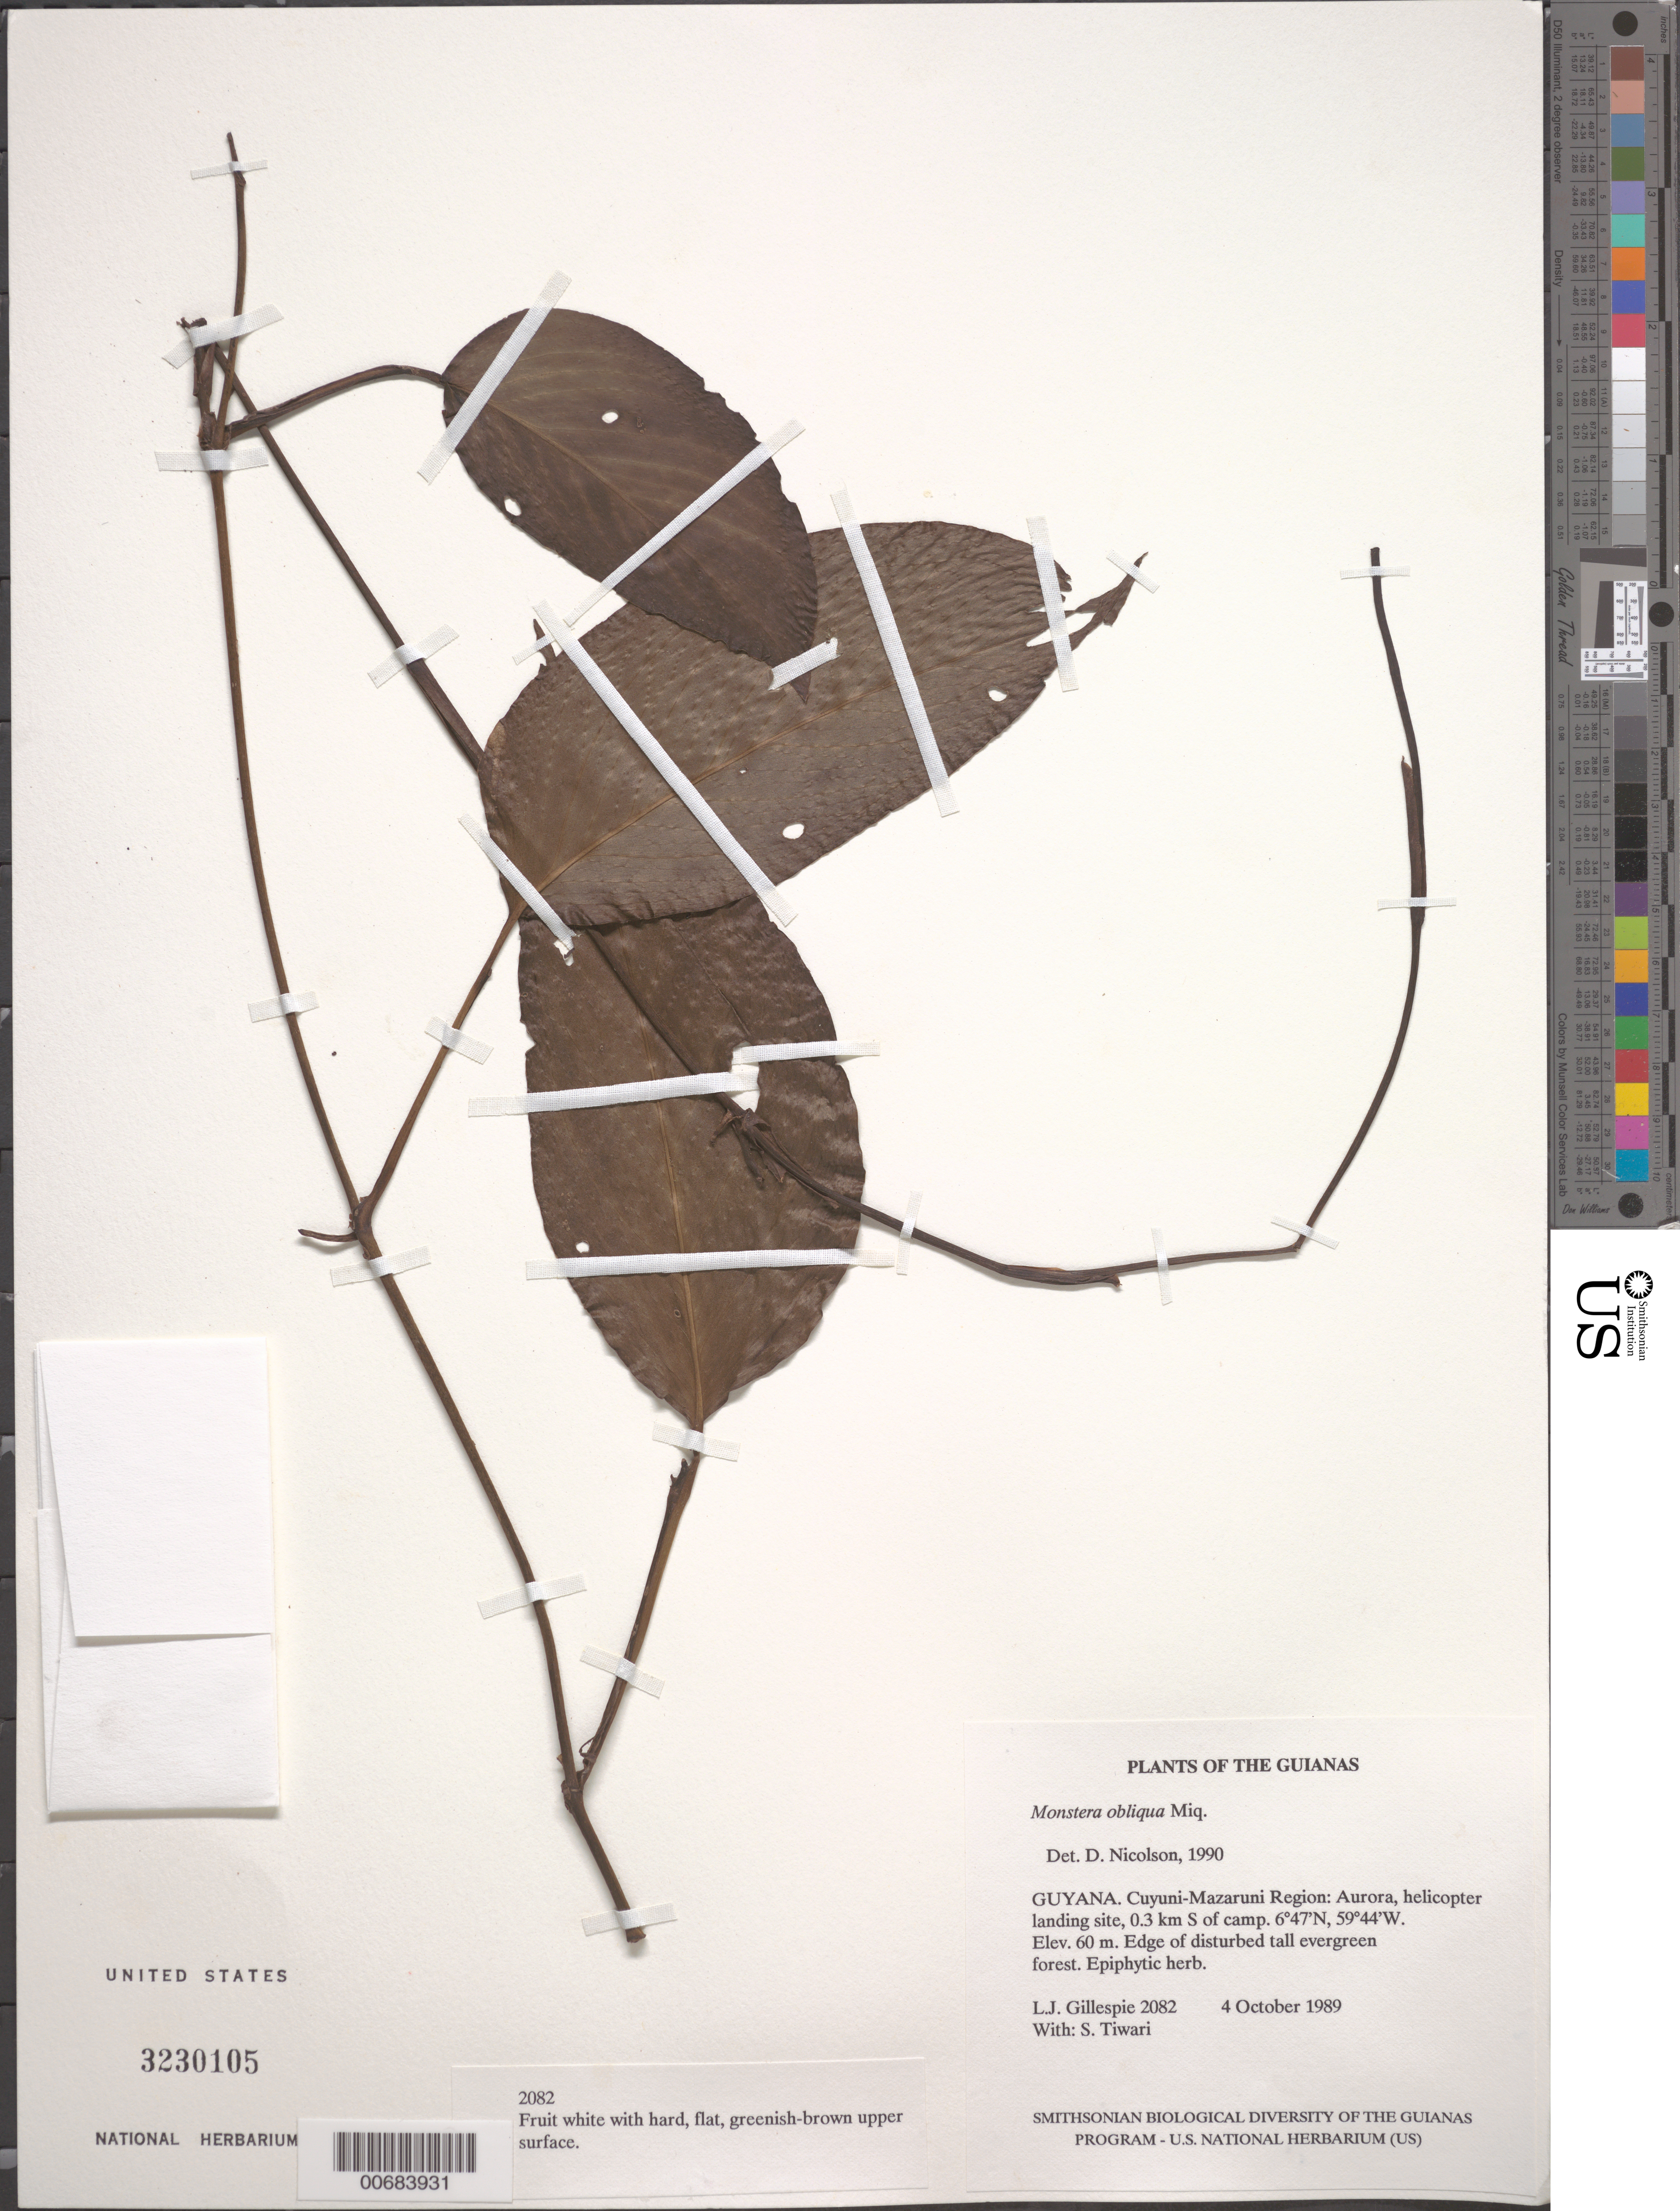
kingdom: Plantae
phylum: Tracheophyta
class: Liliopsida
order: Alismatales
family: Araceae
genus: Monstera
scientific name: Monstera obliqua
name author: Miq.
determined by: Nicolson, Dan H.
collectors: L. J. Gillespie & S. Tiwari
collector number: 2082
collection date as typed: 4 October 1989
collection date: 1989-10-04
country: Guyana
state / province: Cuyuni-Mazaruni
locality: Aurora, helicopter landing site, 0.3 km S of camp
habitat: Edge of disturbed tall evergreen forest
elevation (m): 60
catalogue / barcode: US 3230105